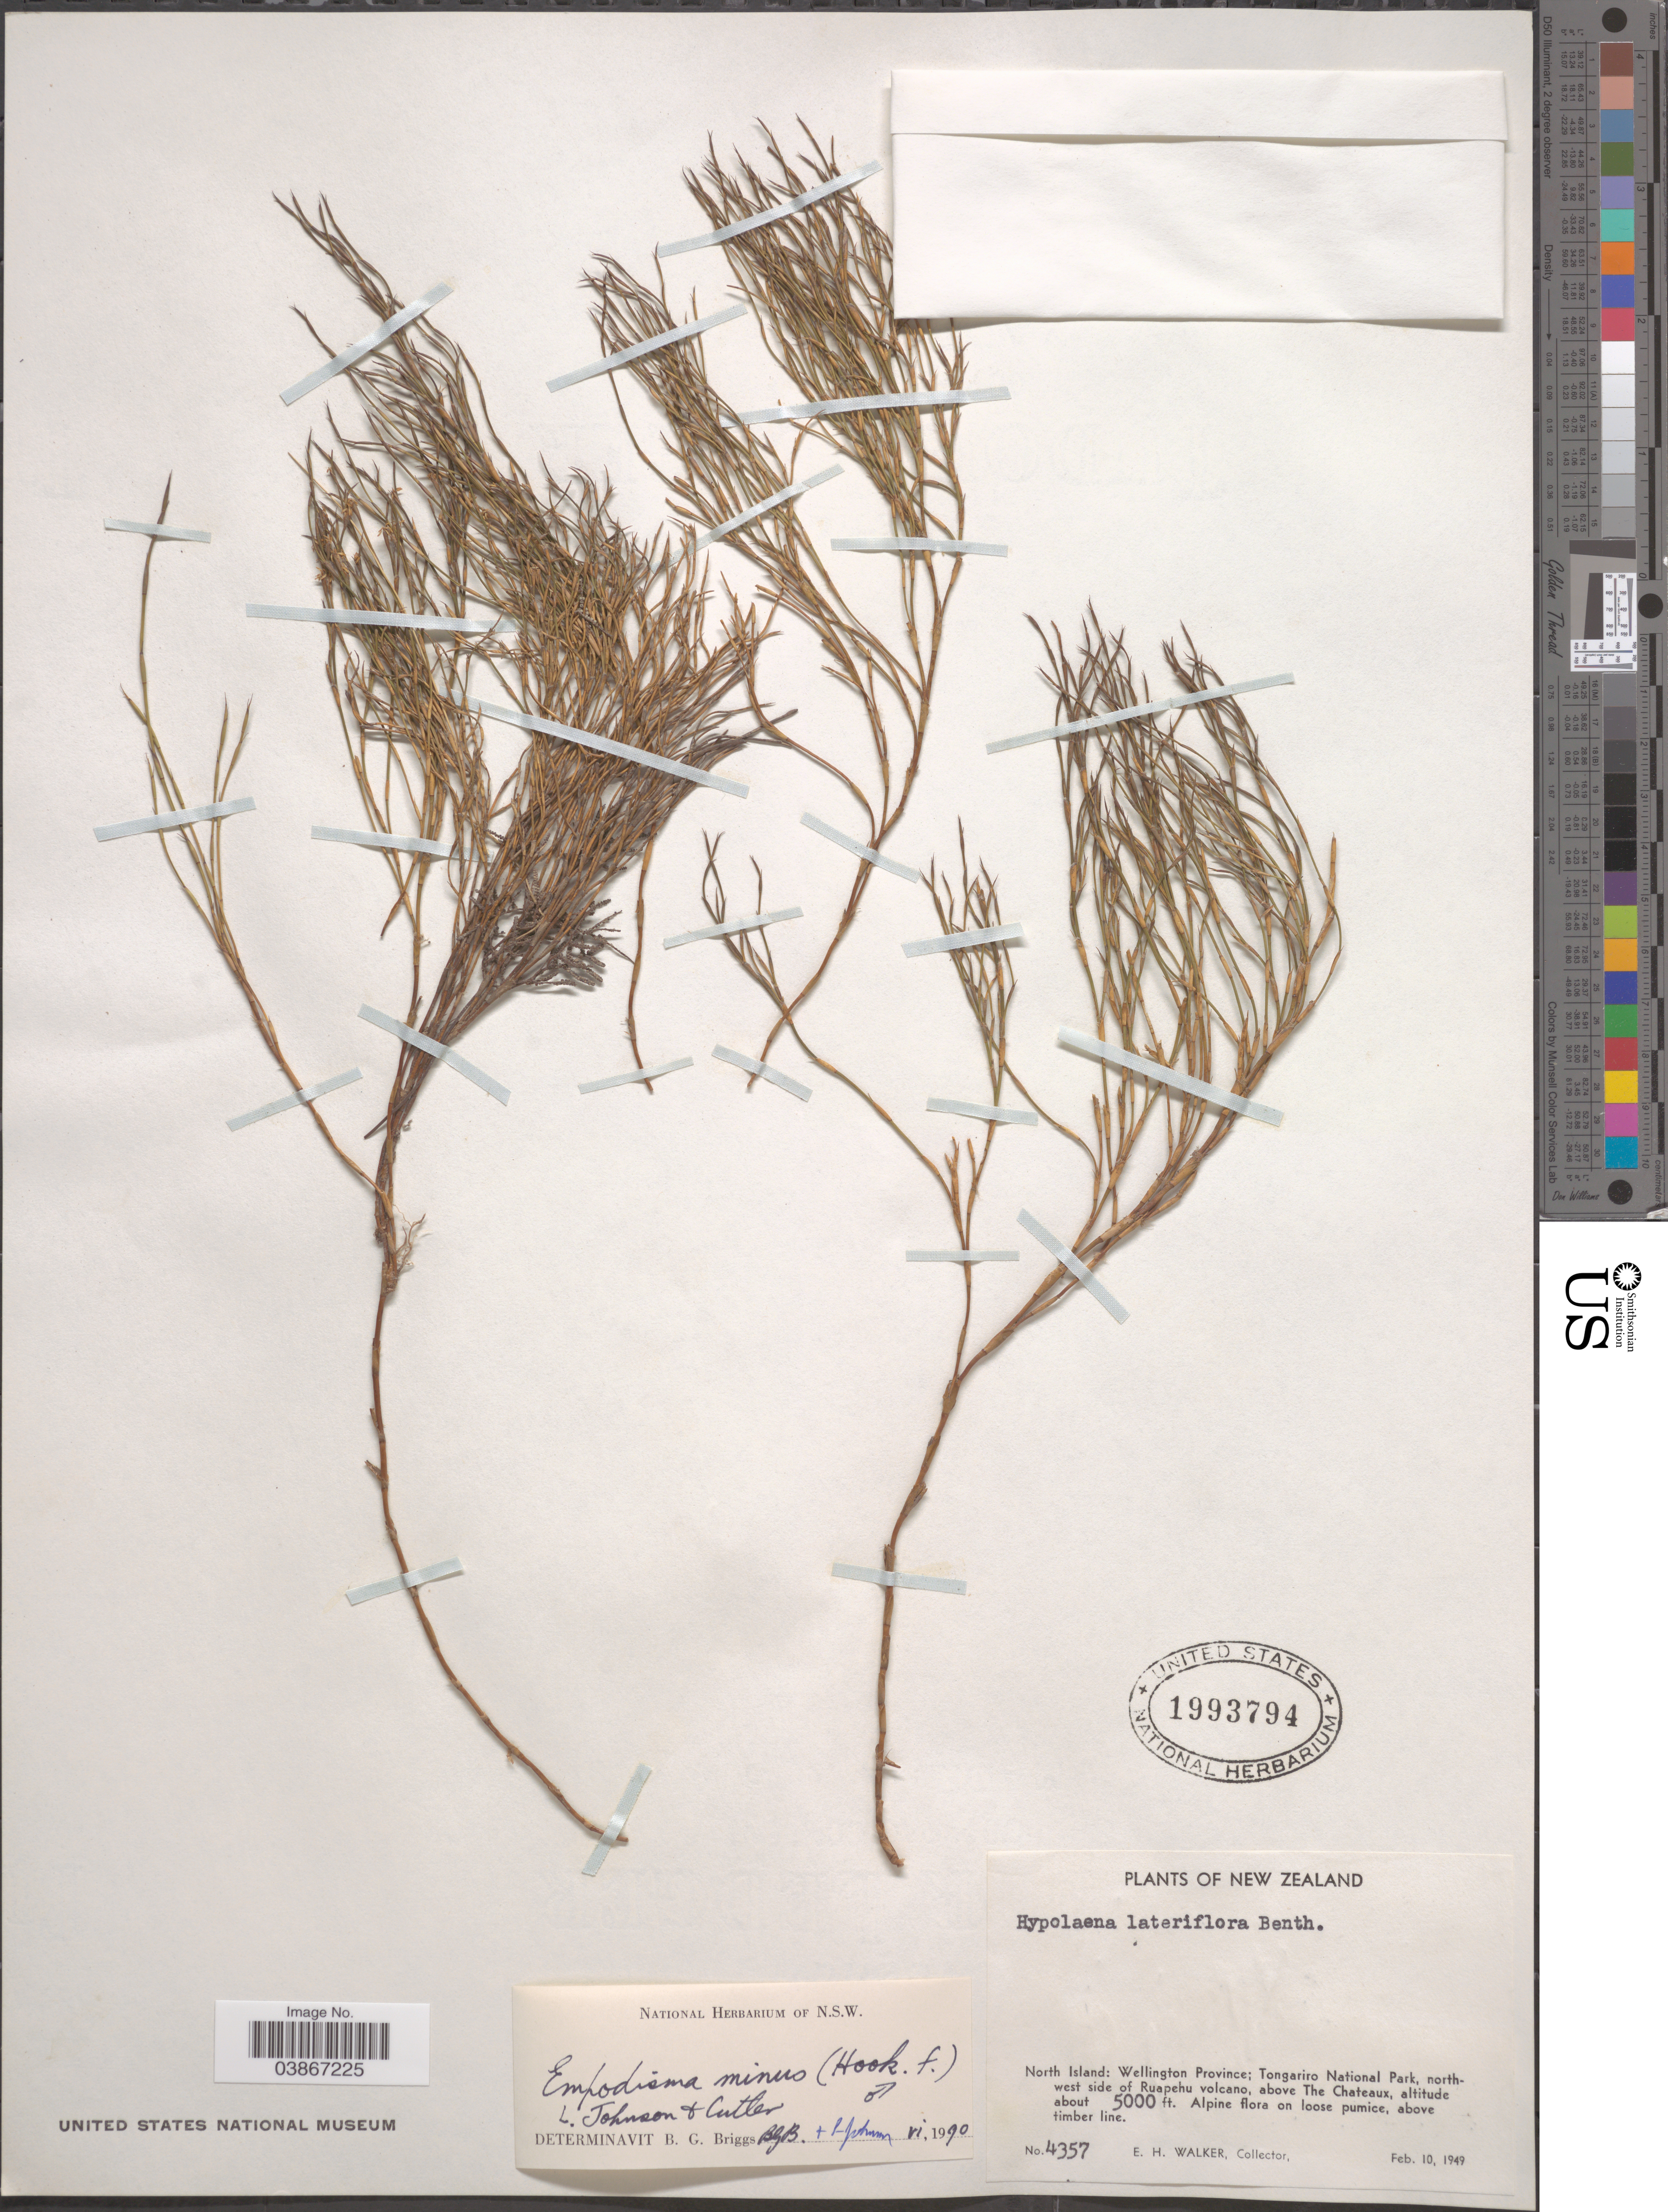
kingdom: Plantae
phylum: Tracheophyta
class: Liliopsida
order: Poales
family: Restionaceae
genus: Hypolaena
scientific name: Hypolaena lateriflora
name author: (R. Br.) Benth.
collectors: E. H. Walker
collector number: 4357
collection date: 1949-02-10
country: New Zealand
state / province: Wellington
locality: North Island: Tongariro National Park, north-west side of Ruapehu volcano, above The Chateaux.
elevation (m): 1524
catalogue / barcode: US 1993794